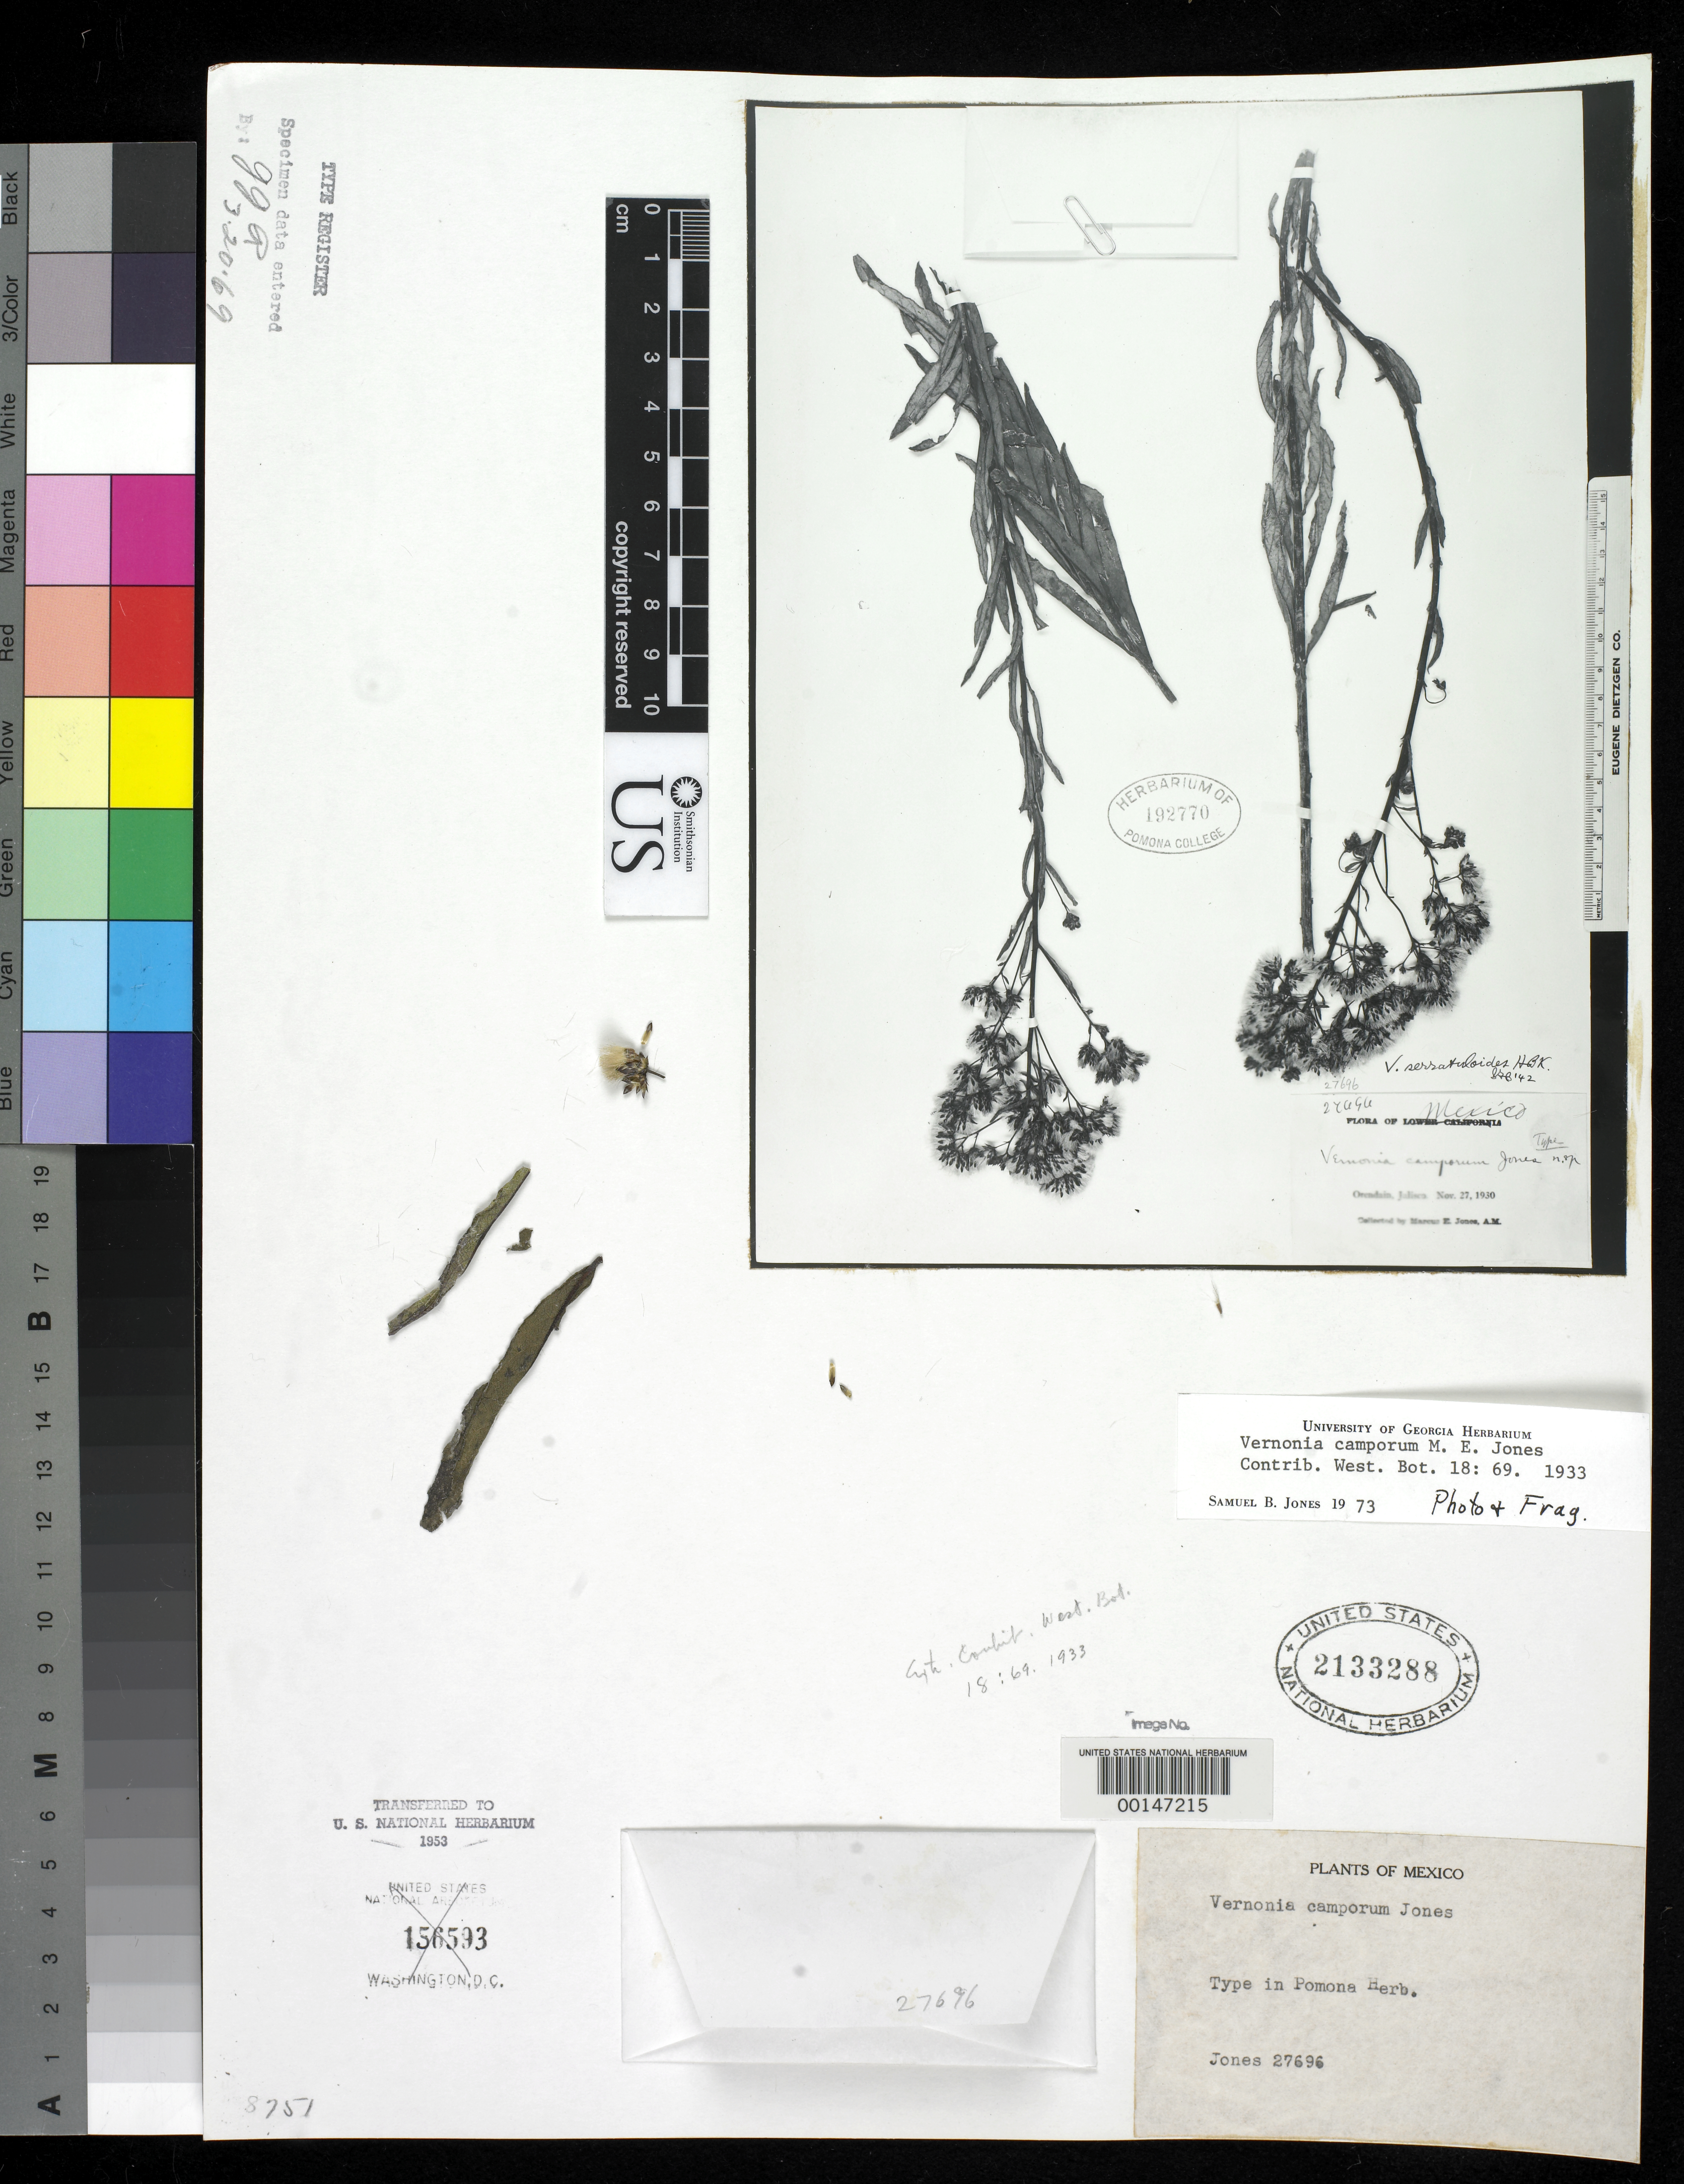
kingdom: Plantae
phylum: Tracheophyta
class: Magnoliopsida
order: Asterales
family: Asteraceae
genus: Vernonia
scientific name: Vernonia camporum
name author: M.E. Jones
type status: Isotype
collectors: M. E. Jones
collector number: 27696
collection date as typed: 27 Nov 1930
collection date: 1930-11-27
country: Mexico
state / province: Jalisco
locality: Orendain.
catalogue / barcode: US 2133288